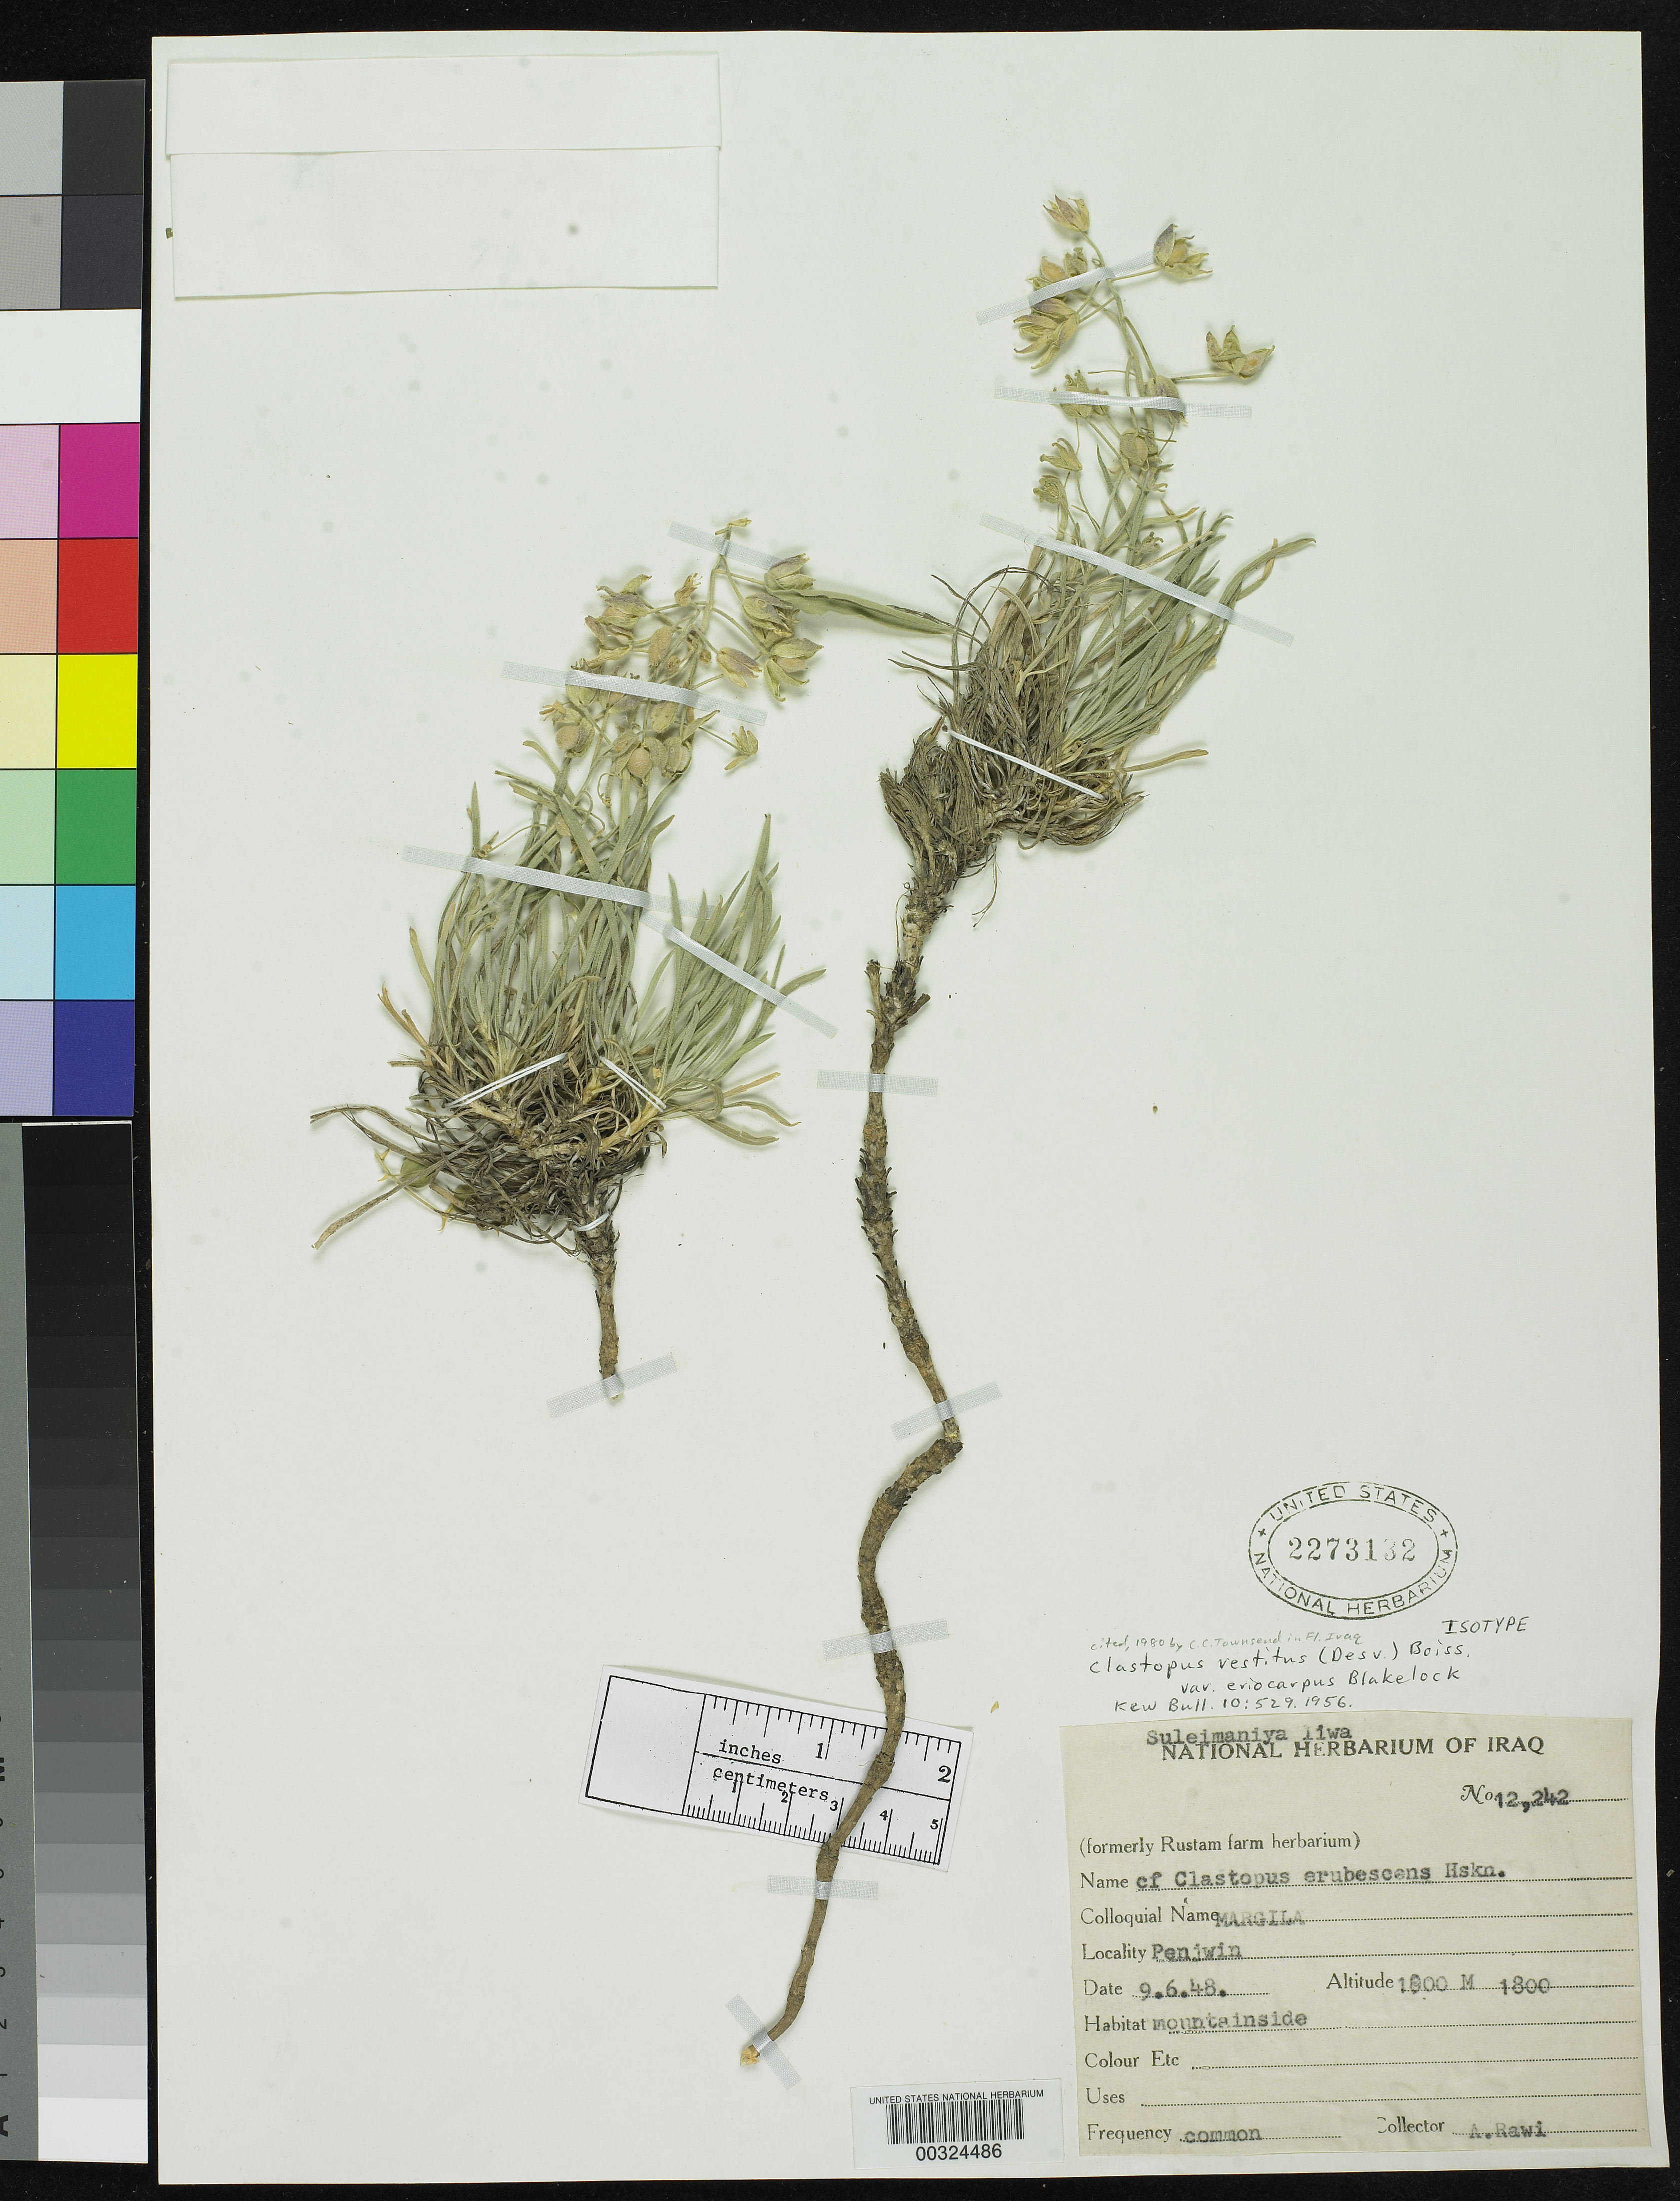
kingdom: Plantae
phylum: Tracheophyta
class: Magnoliopsida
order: Brassicales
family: Brassicaceae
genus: Clastopus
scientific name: Clastopus vestitus var. eriocarpus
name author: Blakelock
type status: Isotype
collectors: A. Rawi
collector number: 12242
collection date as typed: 09 Jun 1948 or 06 Sep 1948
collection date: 1948-06-09 or 1948-09-06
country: Iraq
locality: Penjwin.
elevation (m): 1800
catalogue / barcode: US 2273132